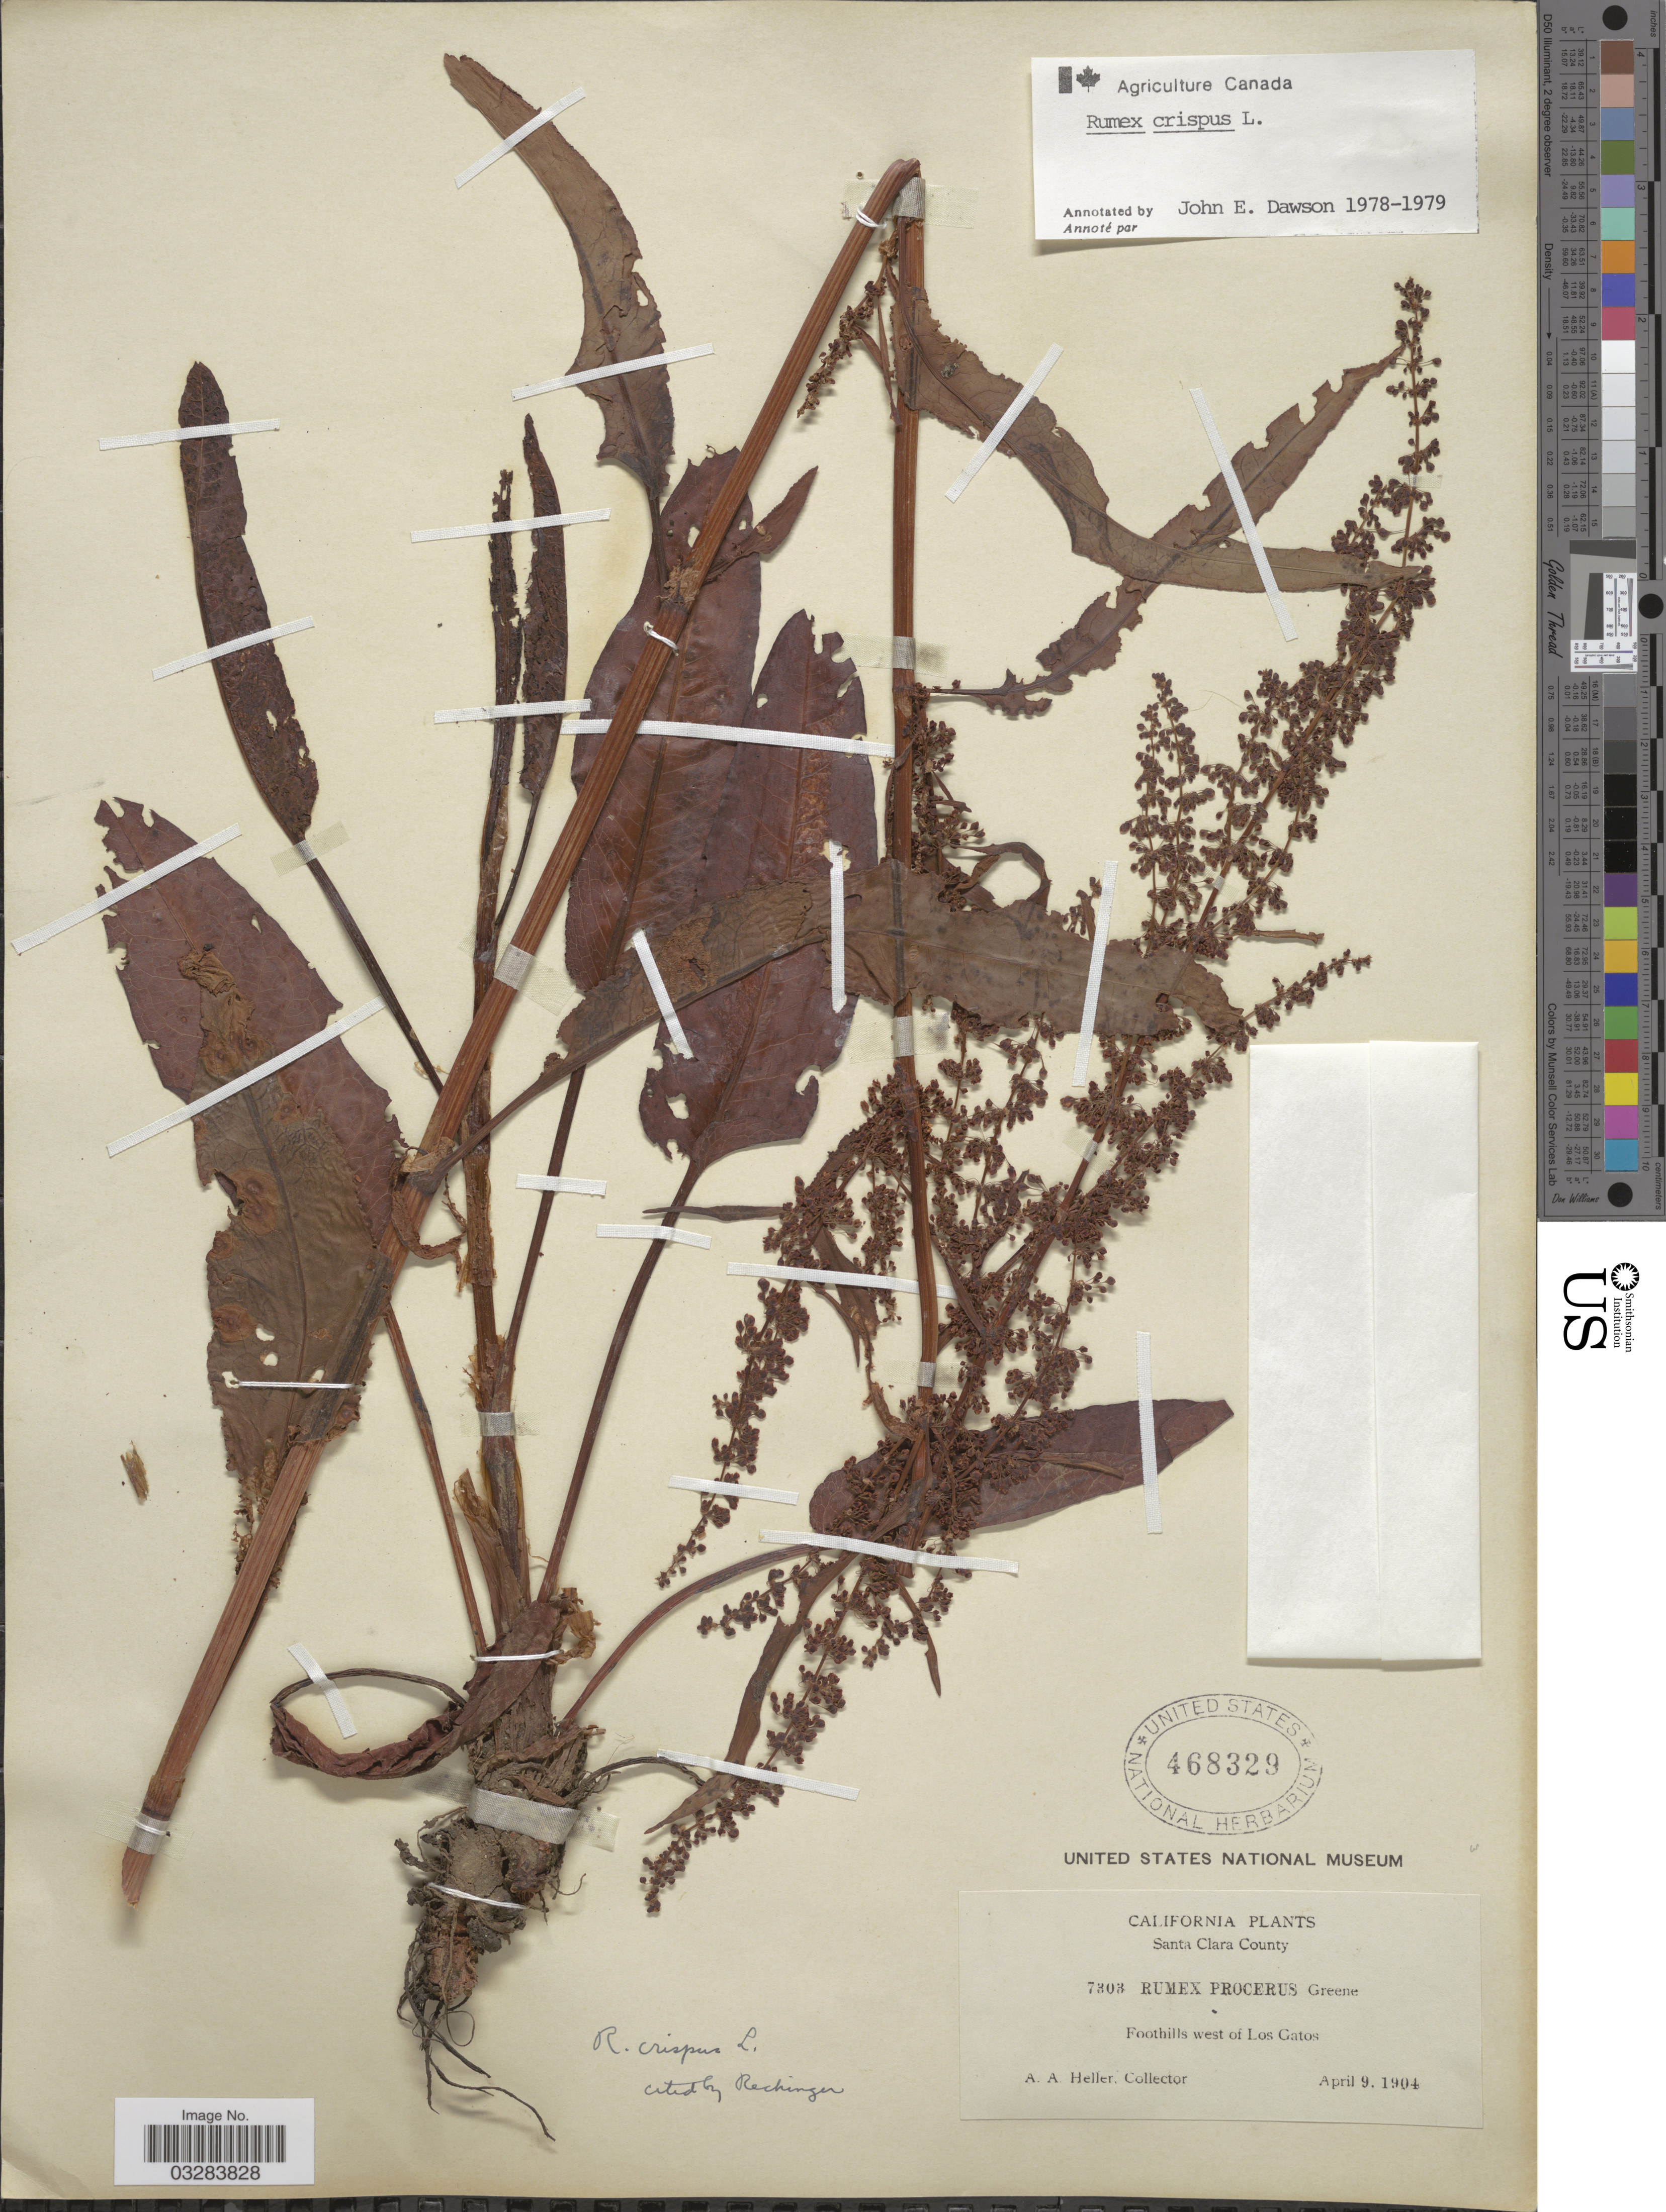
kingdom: Plantae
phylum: Tracheophyta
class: Magnoliopsida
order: Caryophyllales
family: Polygonaceae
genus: Rumex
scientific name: Rumex crispus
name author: L.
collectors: A. A. Heller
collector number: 7303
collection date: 1904-04-09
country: United States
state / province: California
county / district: Santa Clara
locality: Santa Clara County, Foothills west of Los Gatos.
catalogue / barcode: US 468329